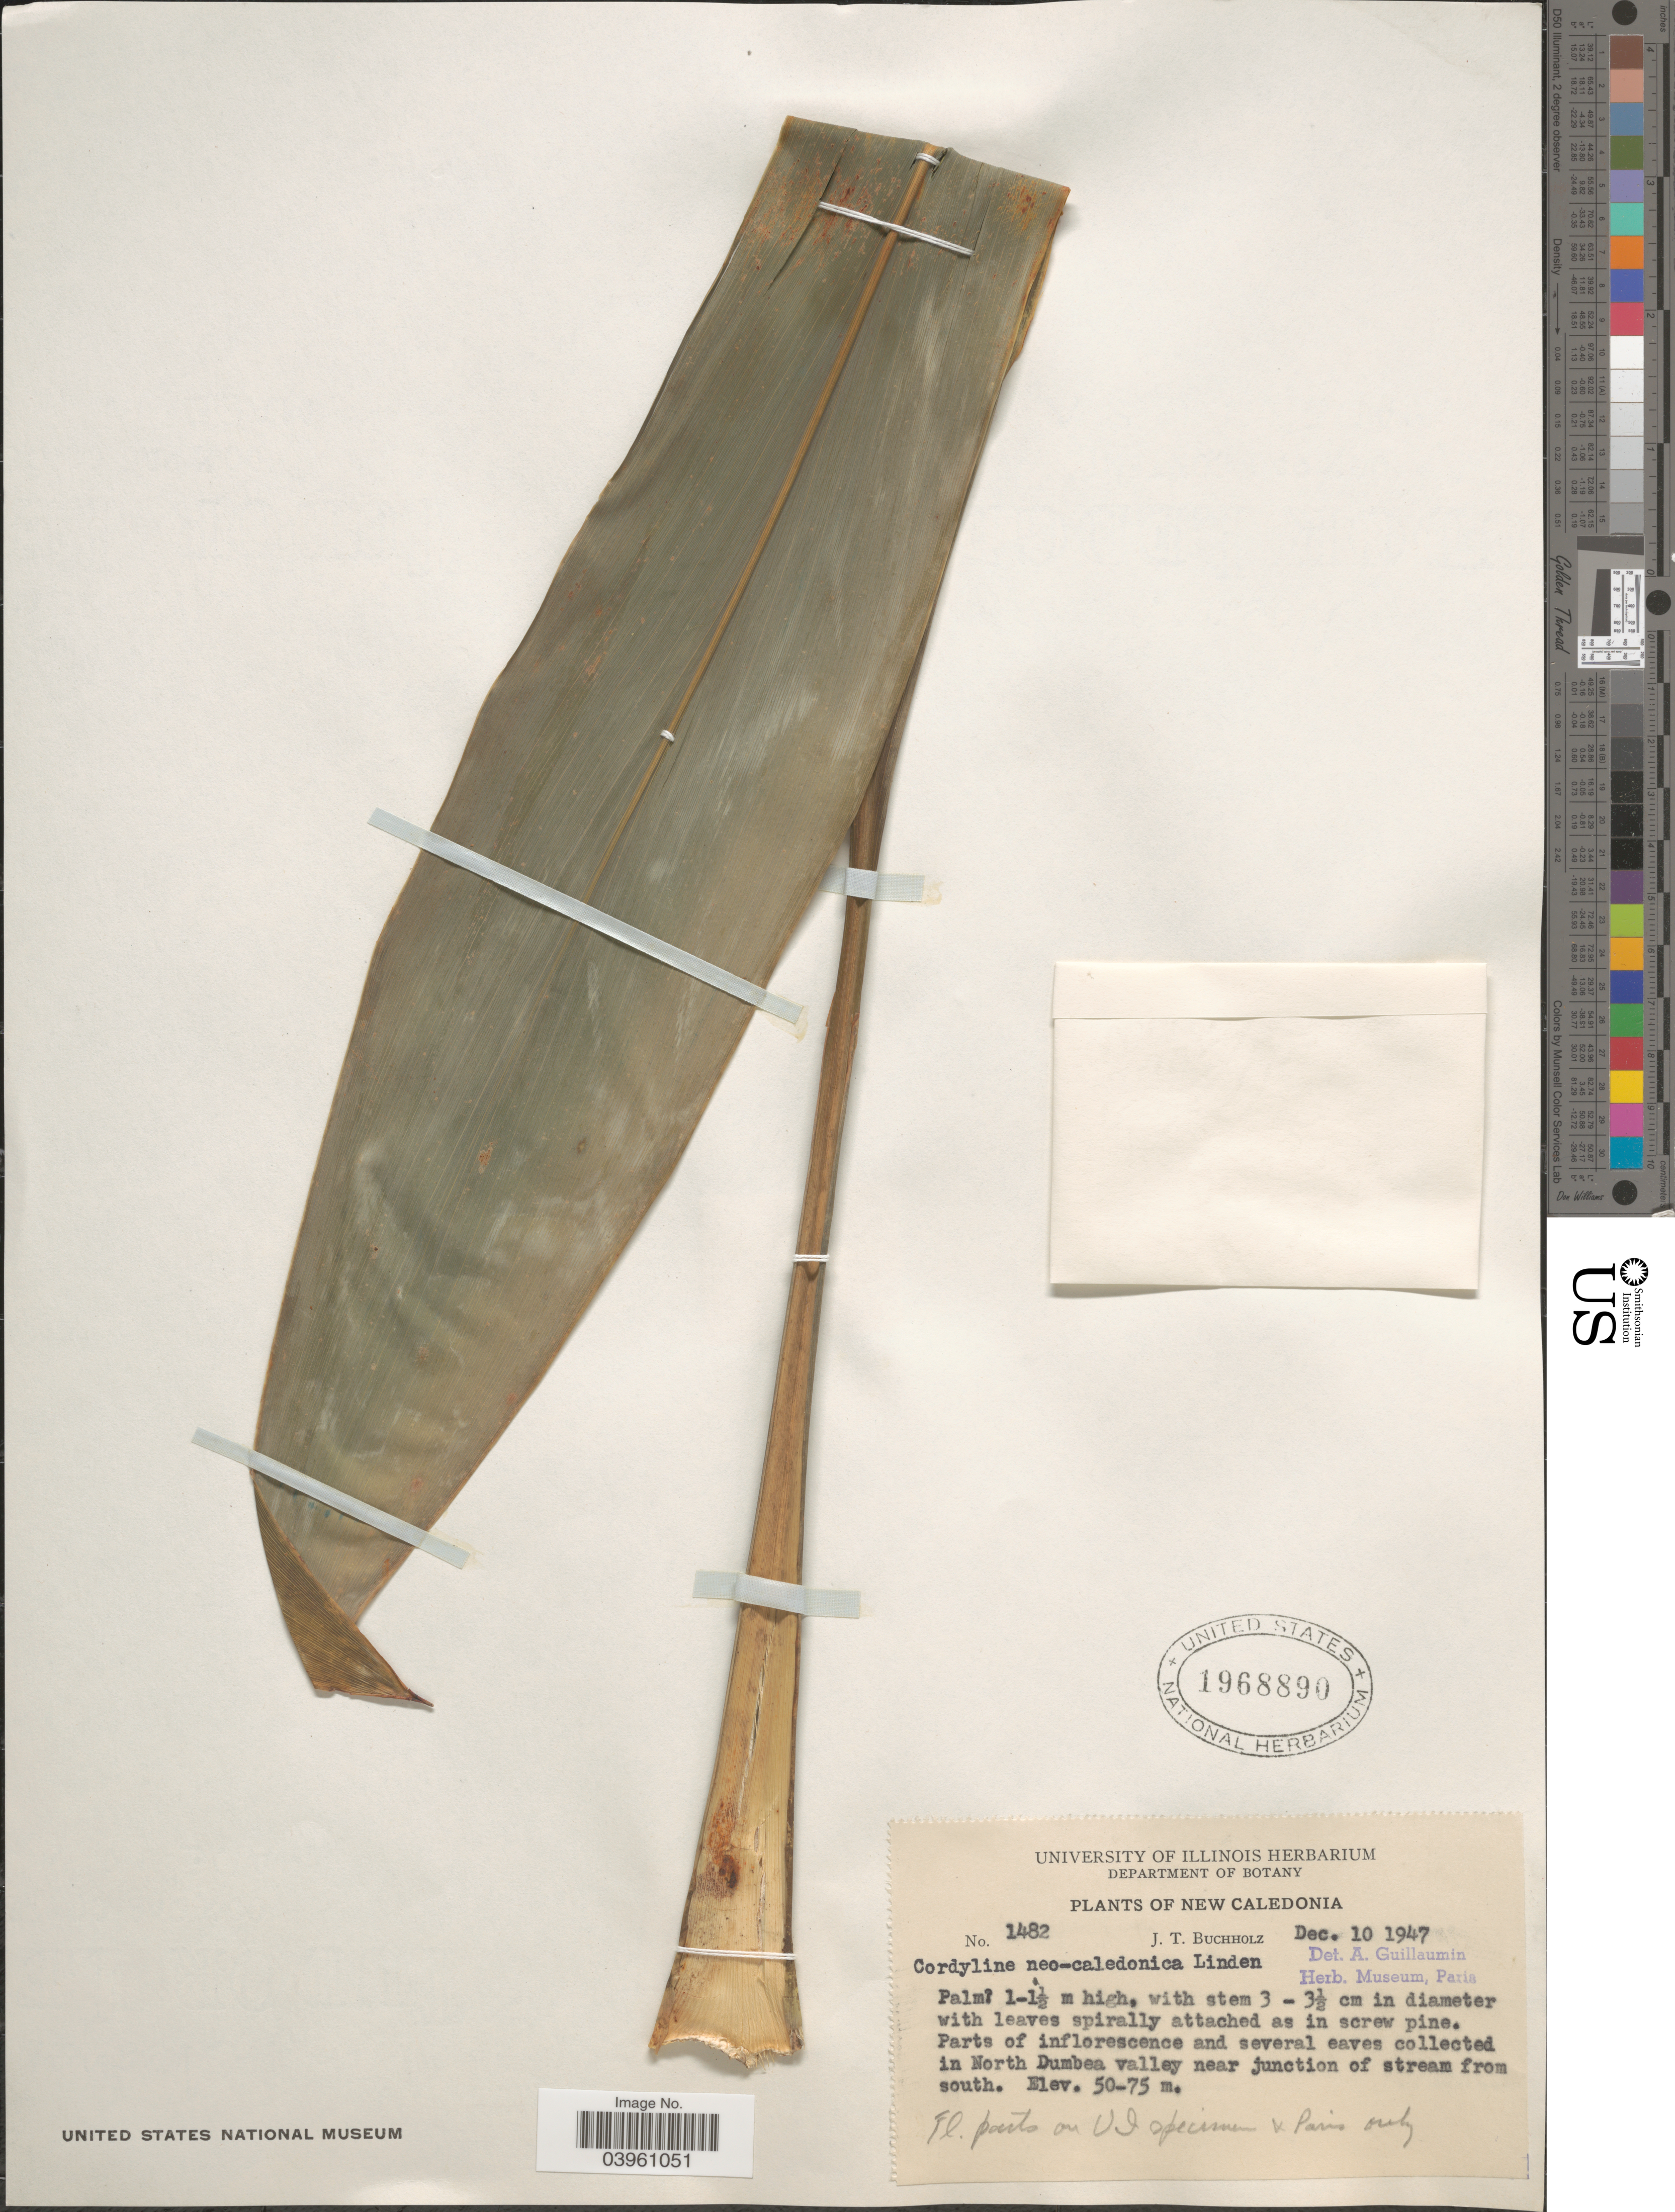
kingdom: Plantae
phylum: Tracheophyta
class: Liliopsida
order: Asparagales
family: Asparagaceae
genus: Cordyline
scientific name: Cordyline neocaledonica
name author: (Baker) B.D. Jacks.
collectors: J. Buccholz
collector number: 1482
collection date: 1947-12-10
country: New Caledonia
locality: In North Dumbea valley near junction of stream from south.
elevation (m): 50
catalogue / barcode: US 1968890